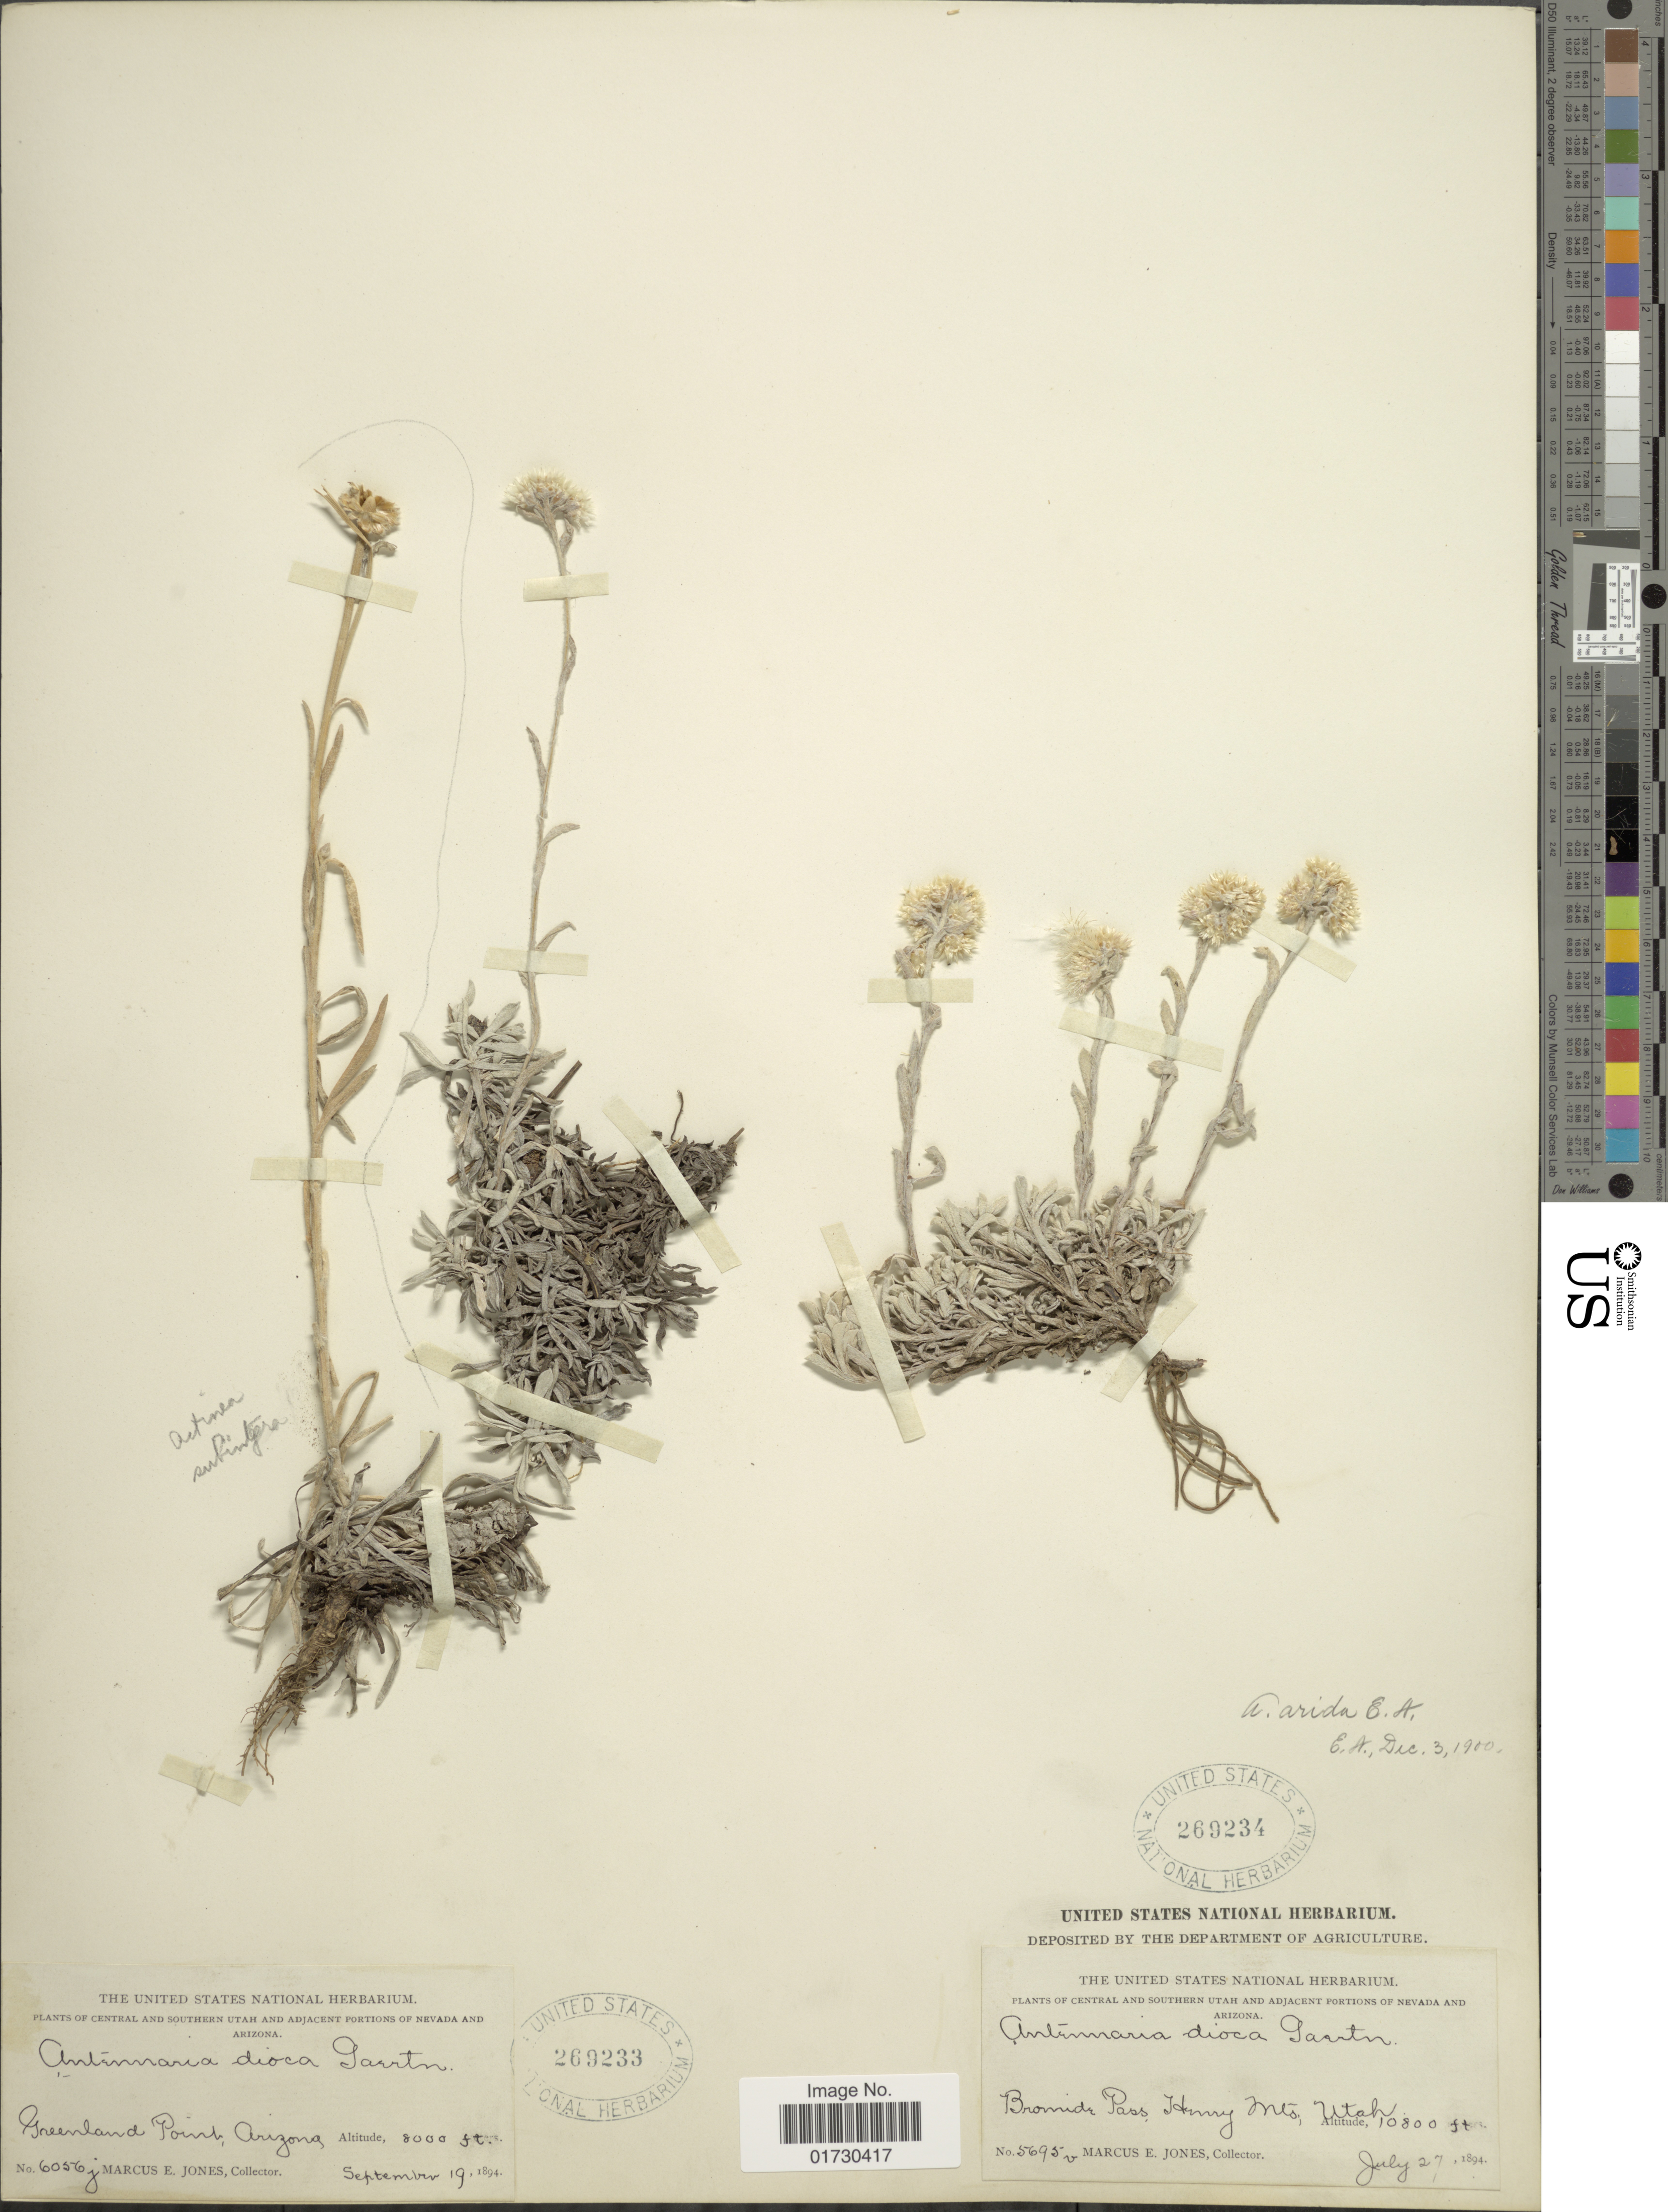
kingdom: Plantae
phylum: Tracheophyta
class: Magnoliopsida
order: Asterales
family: Asteraceae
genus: Antennaria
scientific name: Antennaria arida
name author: E.E. Nelson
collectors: M. E. Jones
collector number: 6056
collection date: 1894-09-19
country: United States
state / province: Arizona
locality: Greenland Point, Arizona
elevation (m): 2438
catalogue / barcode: US 269233